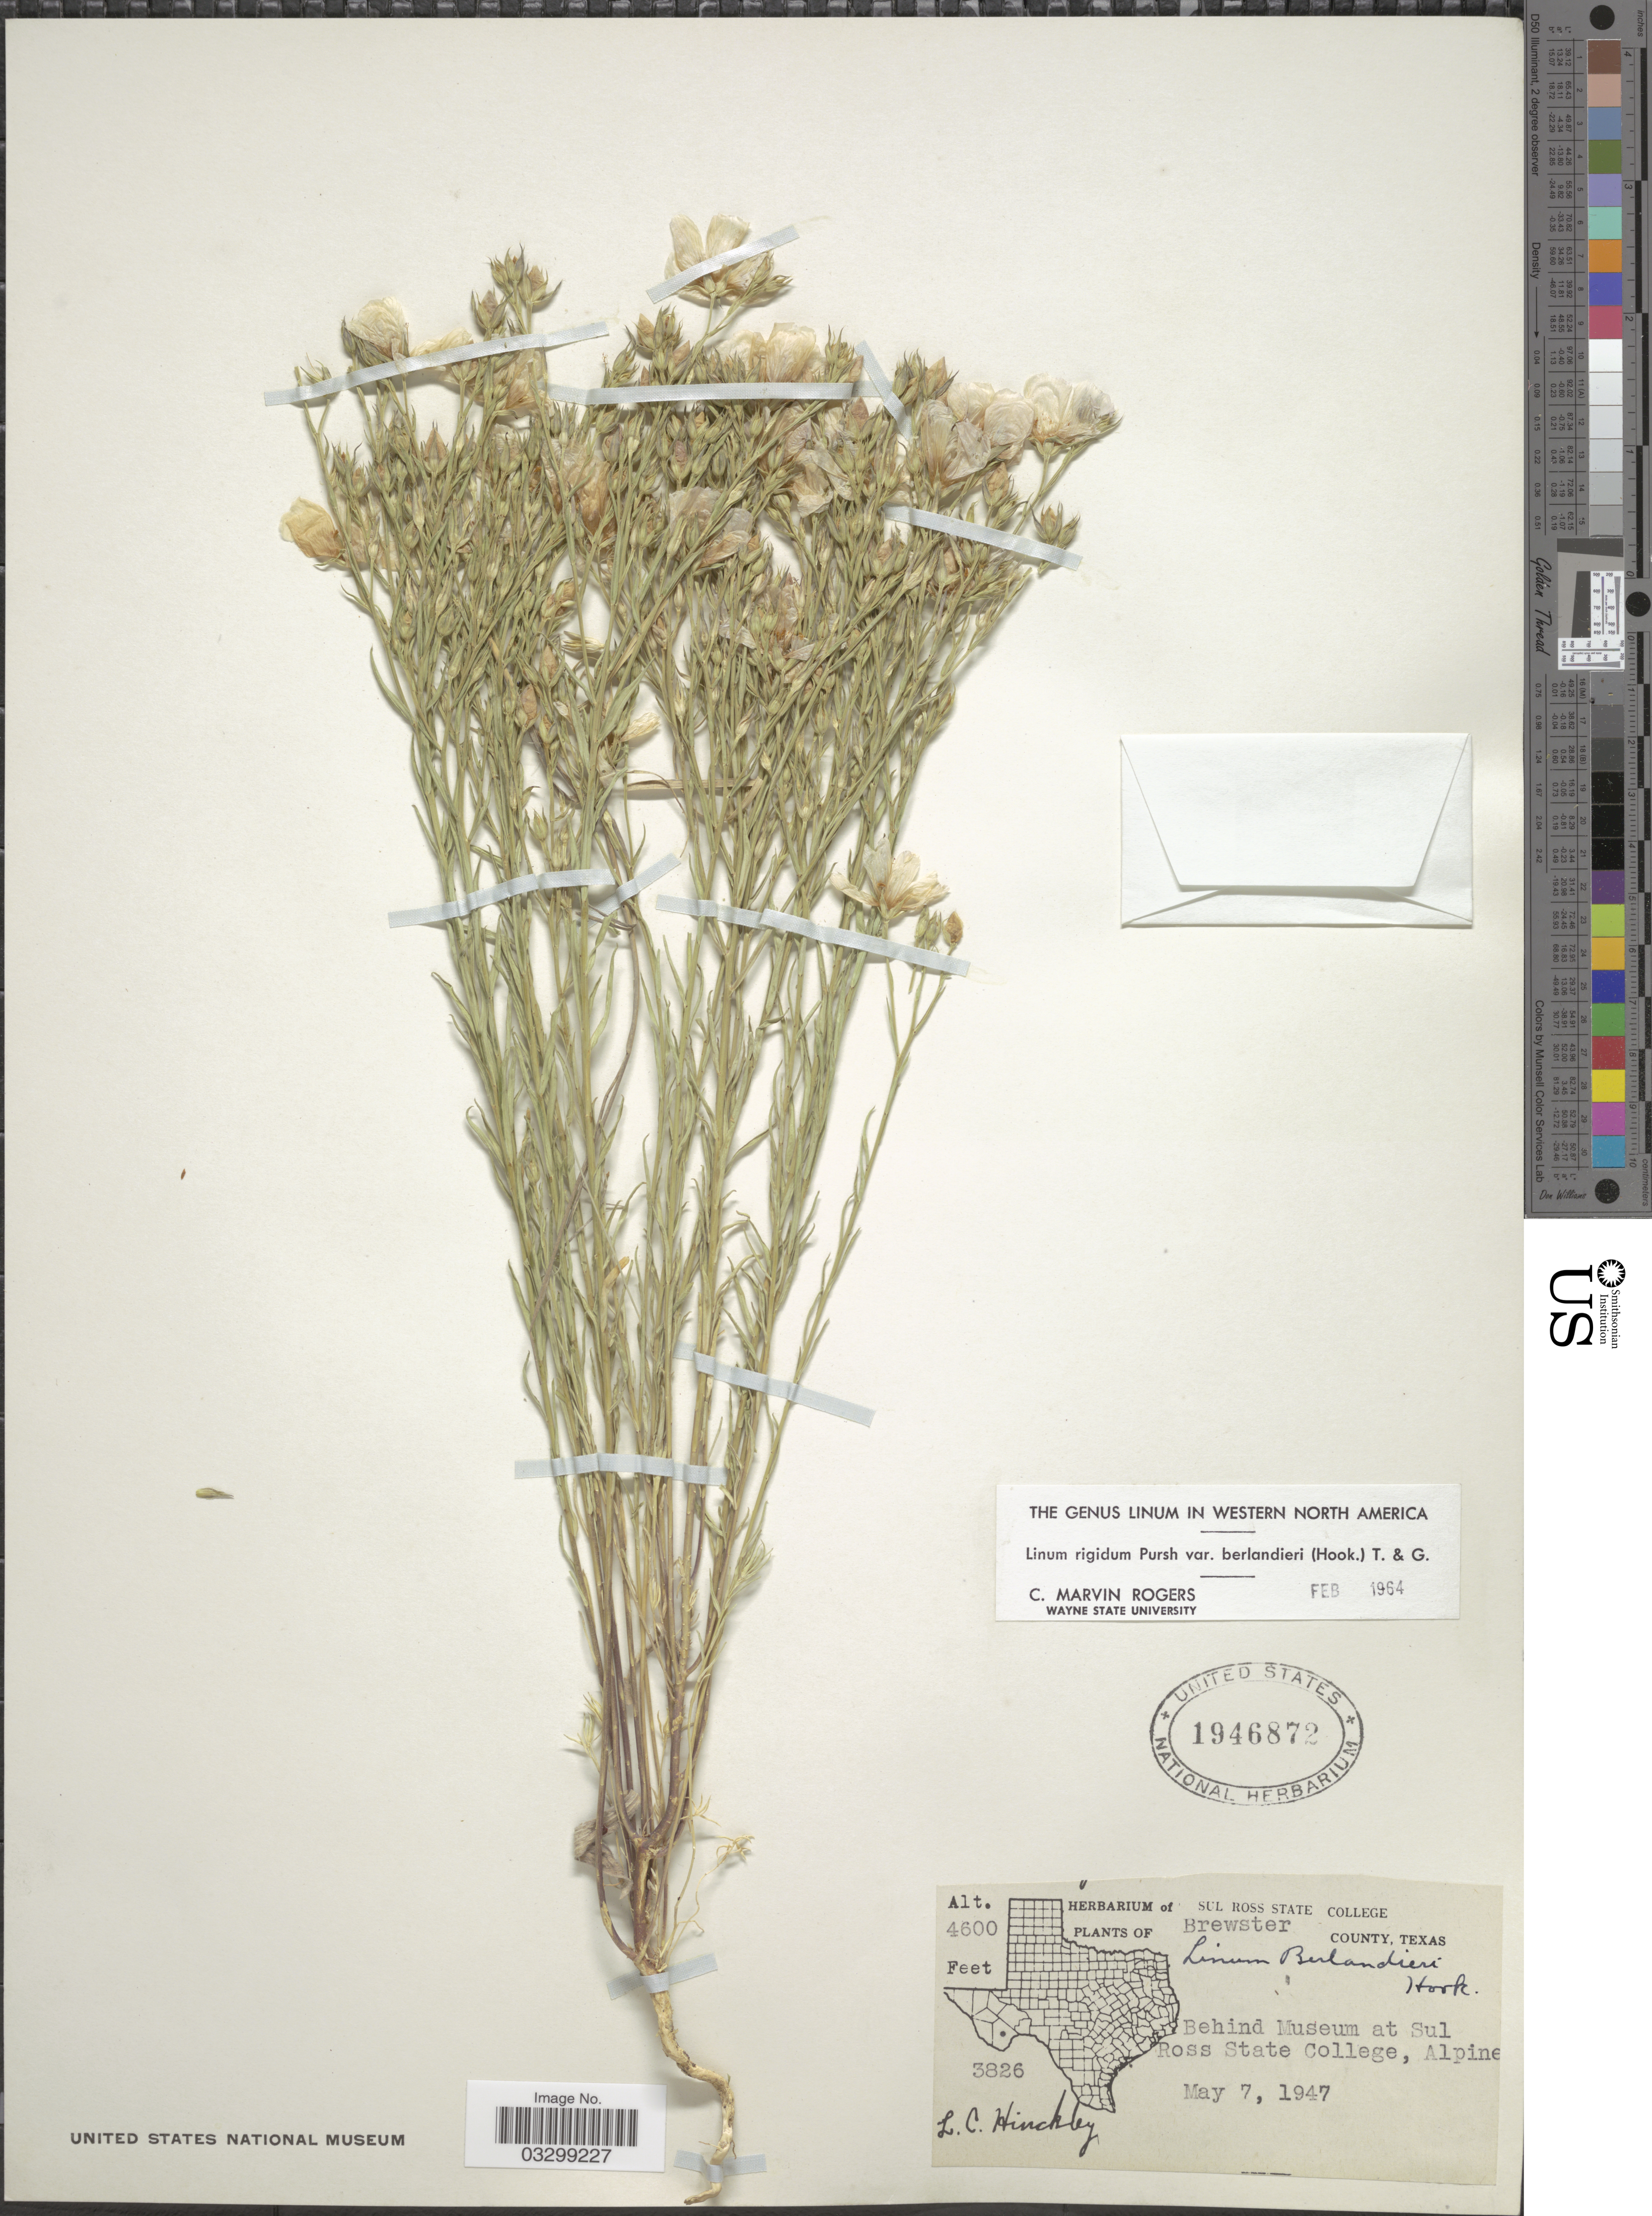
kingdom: Plantae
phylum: Tracheophyta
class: Magnoliopsida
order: Malpighiales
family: Linaceae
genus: Linum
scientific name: Linum rigidum var. berlandieri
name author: Pursh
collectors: L. Hinckley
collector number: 3826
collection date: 1947-05-07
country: United States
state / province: Texas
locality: Brewster County. Behind Museum at Sul Ross State College, Alpine.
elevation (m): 1402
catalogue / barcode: US 1946872